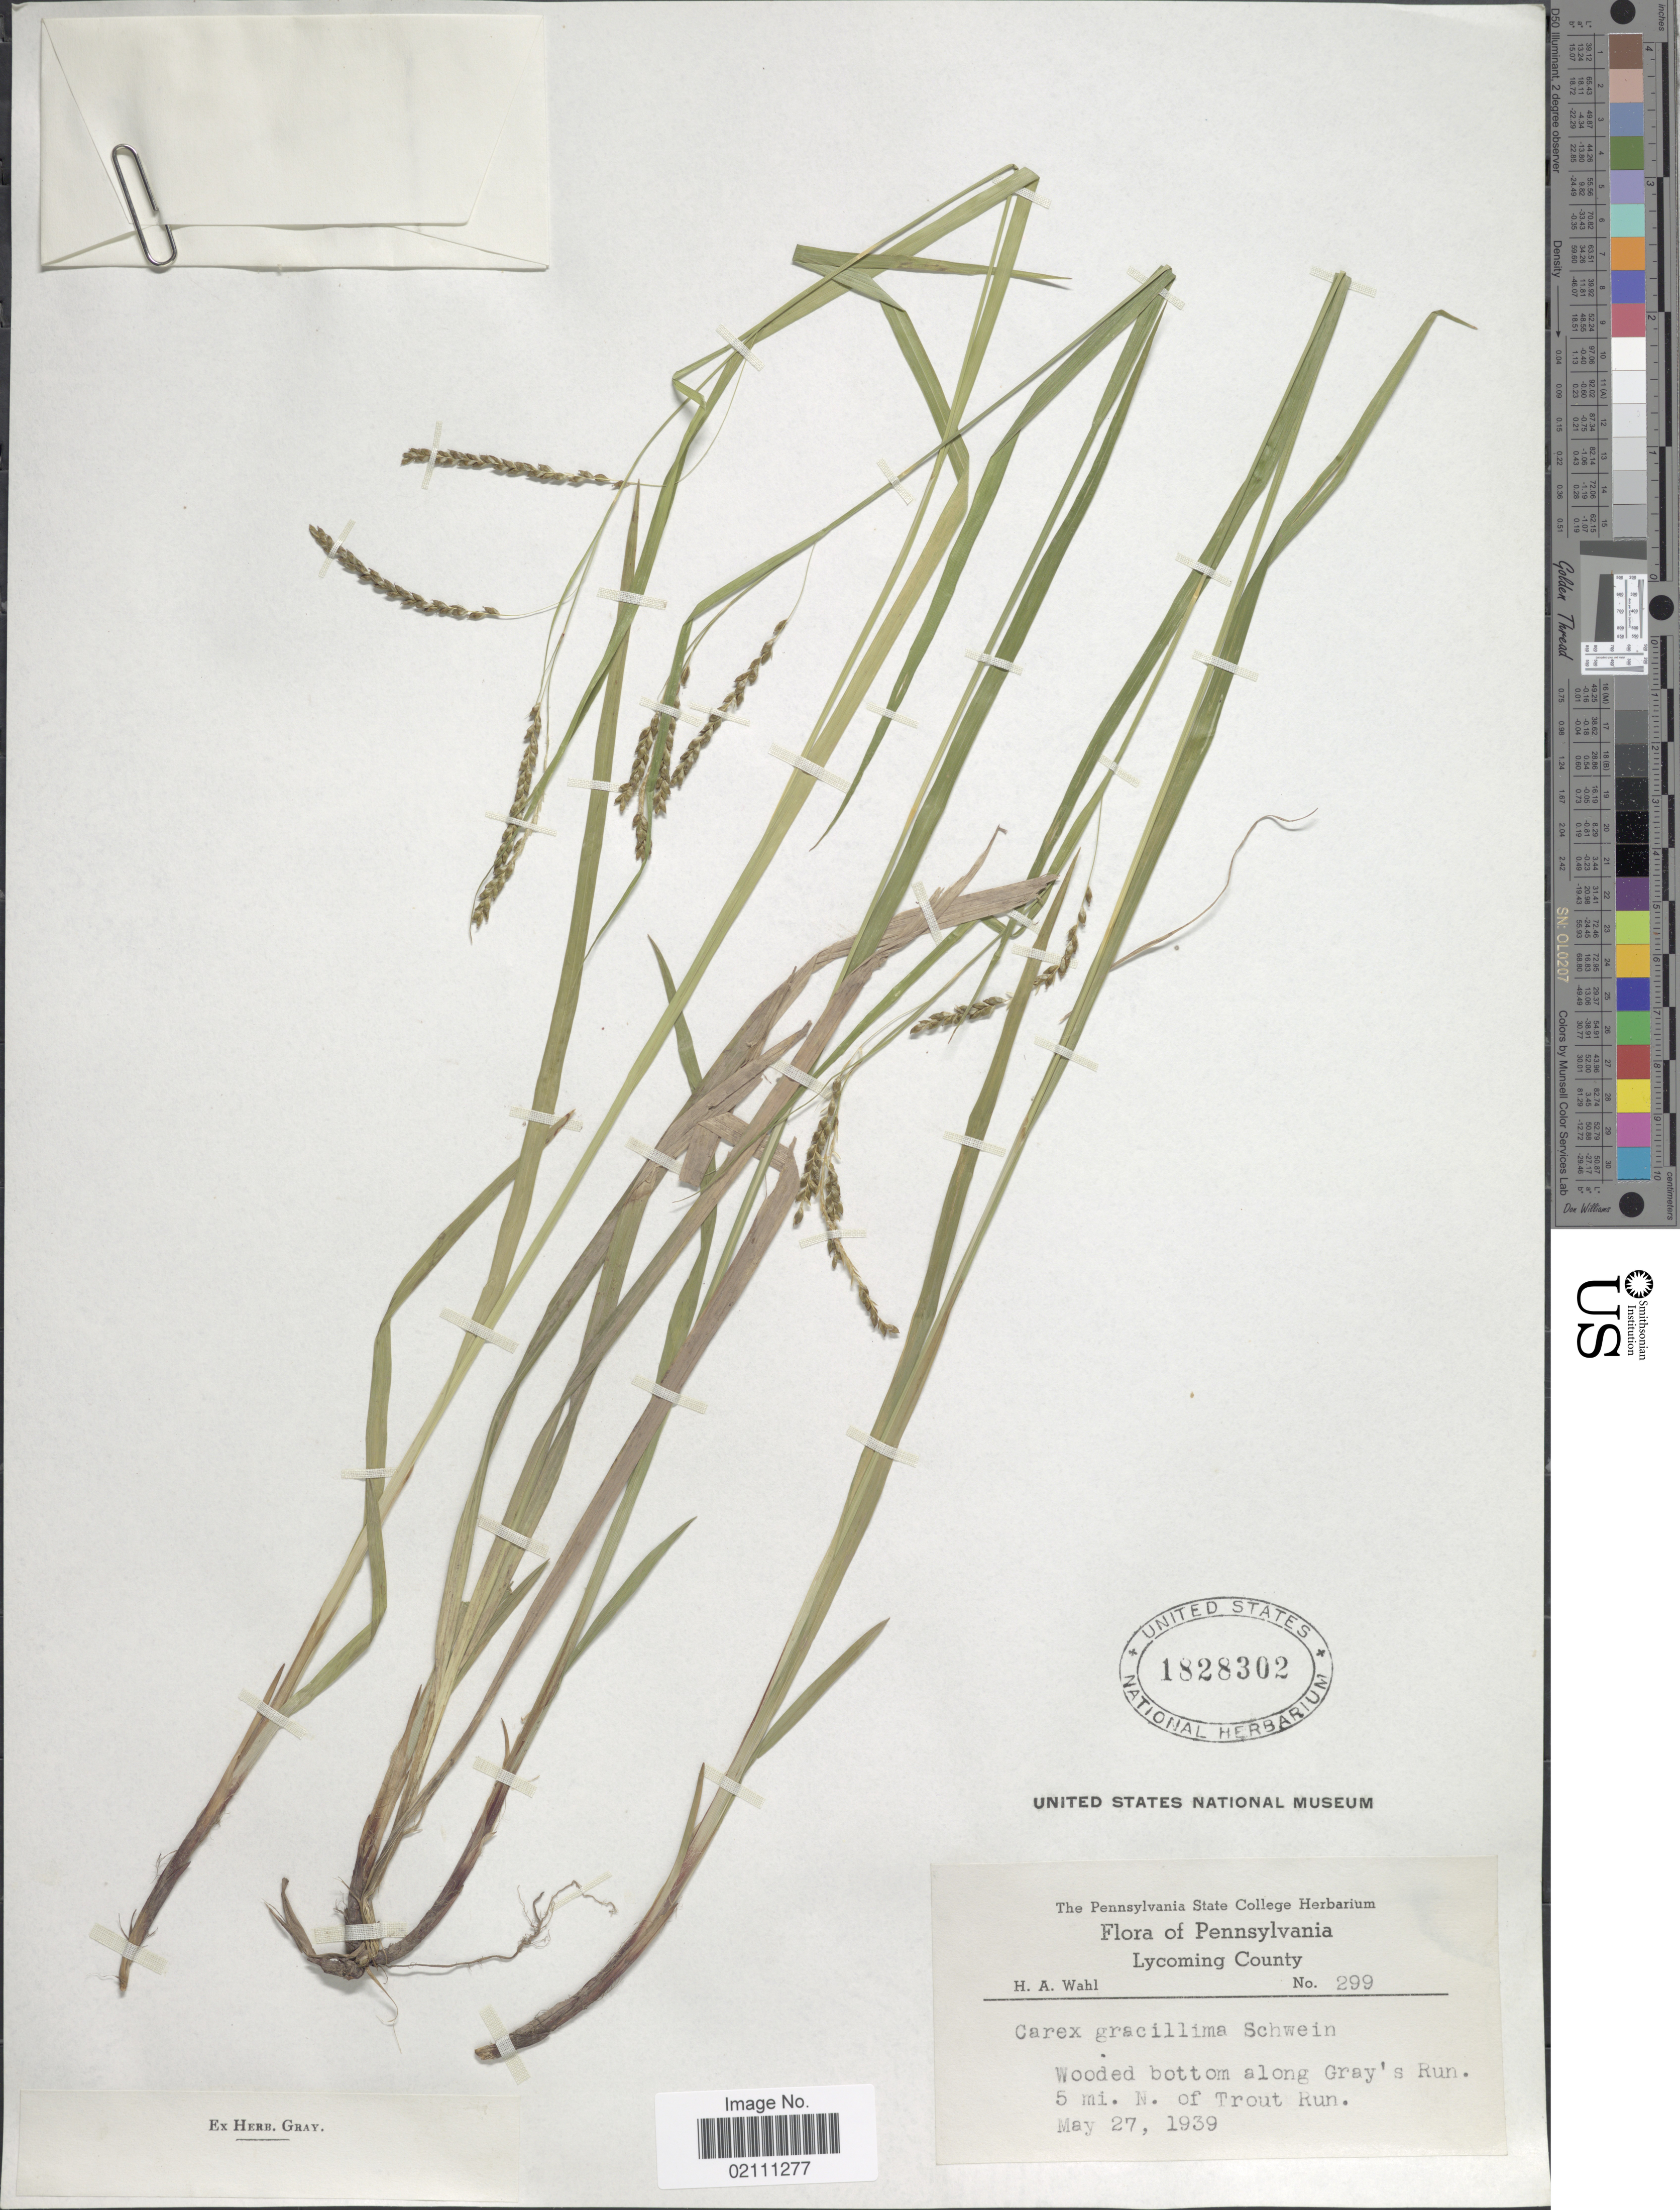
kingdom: Plantae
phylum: Tracheophyta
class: Liliopsida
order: Poales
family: Cyperaceae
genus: Carex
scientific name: Carex gracillima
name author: Schwein.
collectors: H. A. Wahl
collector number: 299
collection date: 1939-05-27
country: United States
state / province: Pennsylvania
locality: Lycoming County, wooded bottom along Gray's Run, 5 mi. N. of Trout Run.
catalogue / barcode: US 1828302